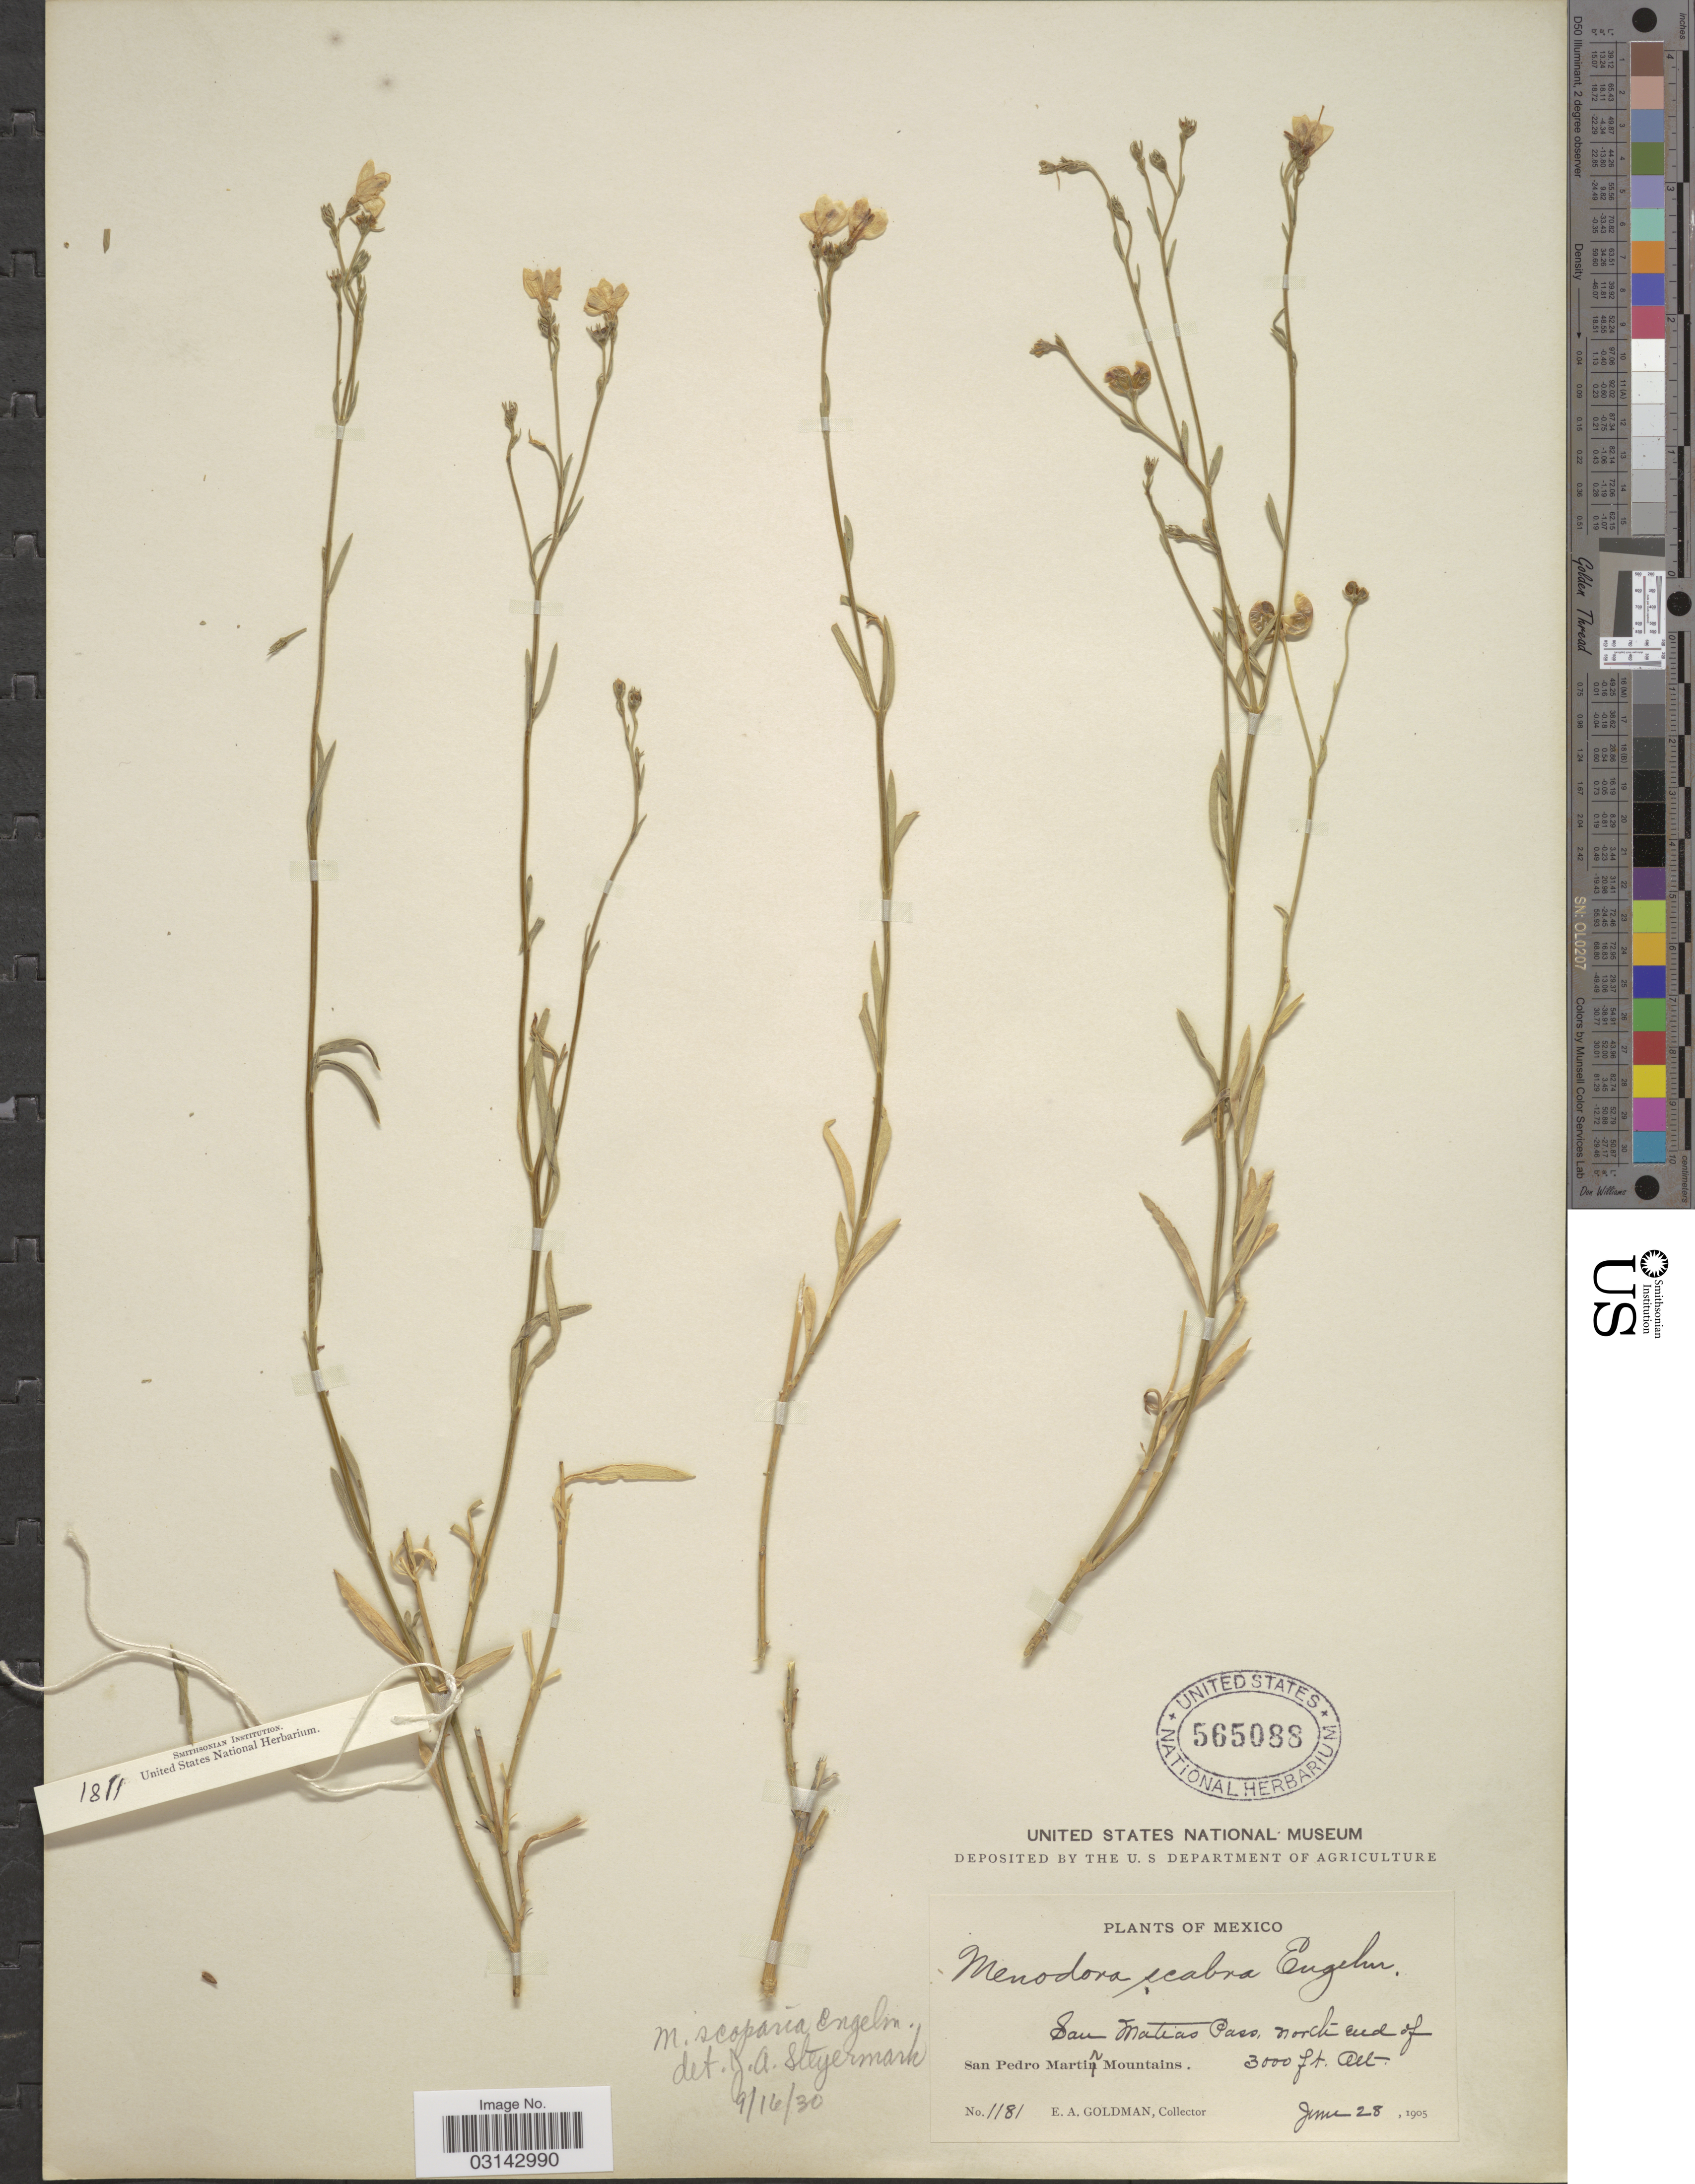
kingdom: Plantae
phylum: Tracheophyta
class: Magnoliopsida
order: Lamiales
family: Oleaceae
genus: Menodora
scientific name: Menodora scoparia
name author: Engelm. ex A. Gray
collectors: E. A. Goldman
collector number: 1181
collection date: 1905-06-28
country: Mexico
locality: San Matias Pass, north end of San Pedro Martir Mountains.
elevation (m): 914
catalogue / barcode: US 565088